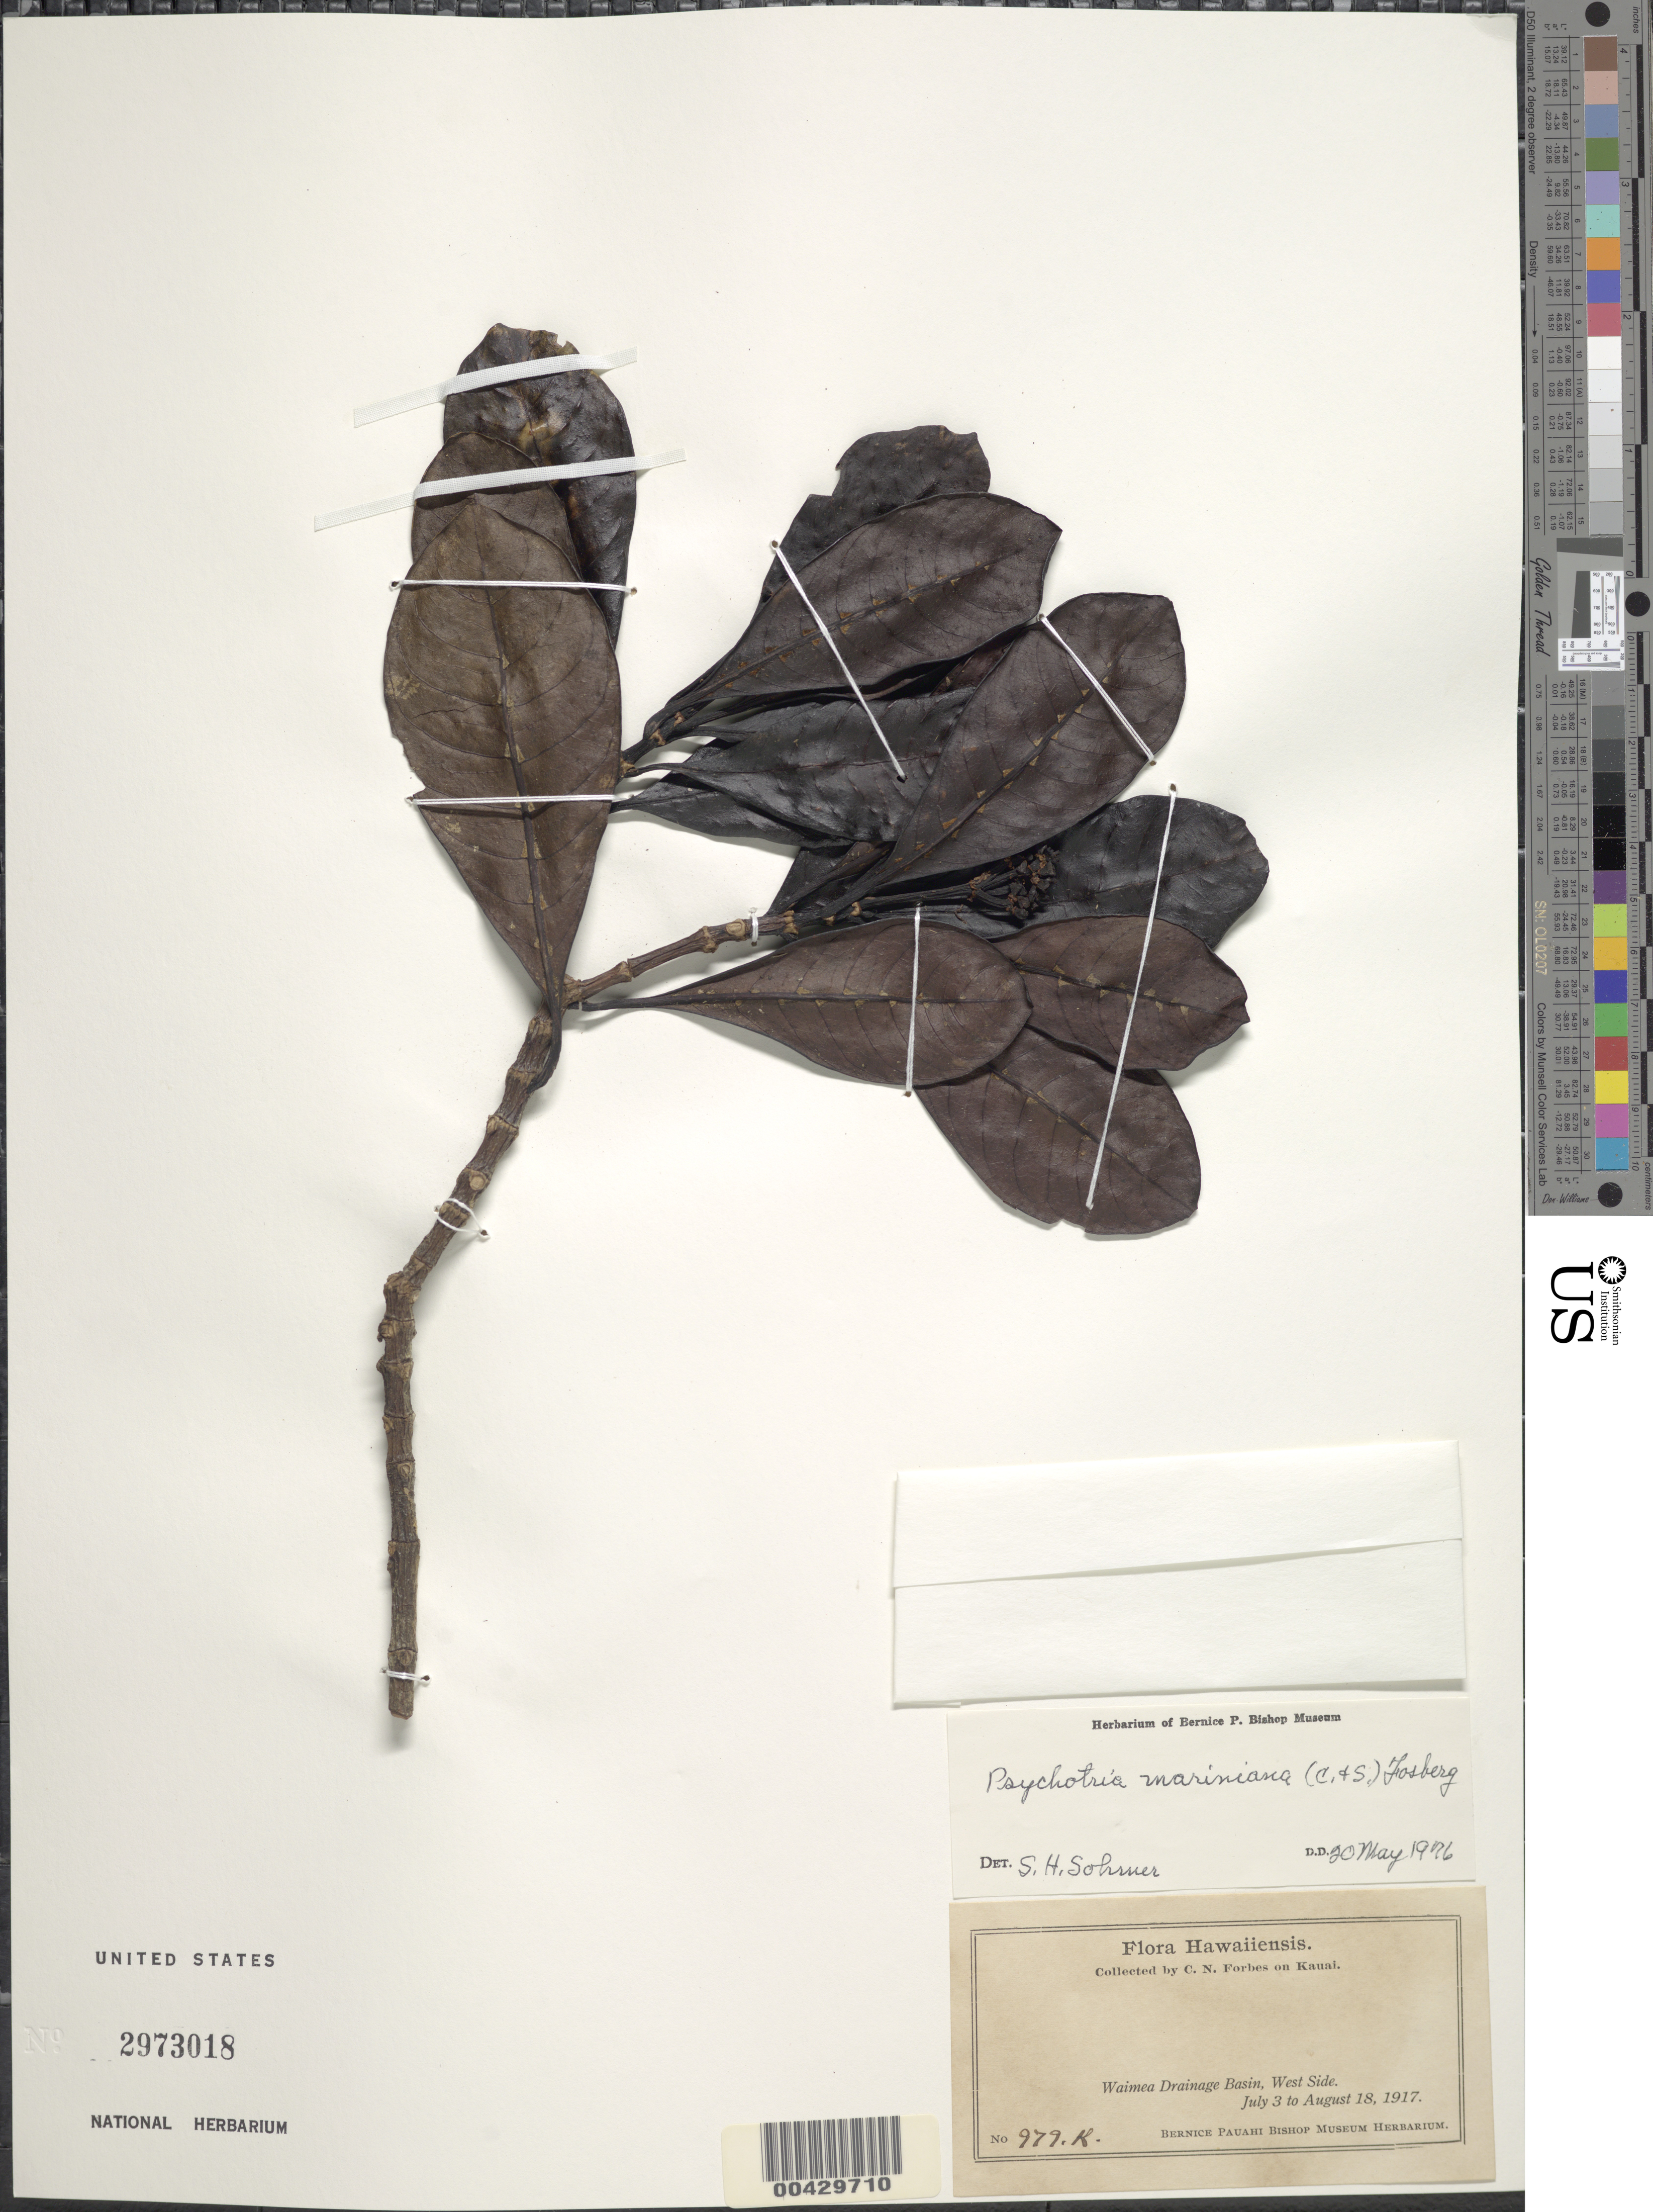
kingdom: Plantae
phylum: Tracheophyta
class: Magnoliopsida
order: Gentianales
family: Rubiaceae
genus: Psychotria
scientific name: Psychotria mariniana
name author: (Cham. & Schltdl.) Fosberg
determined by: Sohmer, S. H.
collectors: C. N. Forbes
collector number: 979.K.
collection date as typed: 3 Jul 1917 to 18 Aug 1917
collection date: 1917-07-03/1917-08-18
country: United States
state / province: Hawaii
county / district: Kauai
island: Kaua'i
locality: Waimea Drainage Basin, West Side.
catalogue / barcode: US 2973018